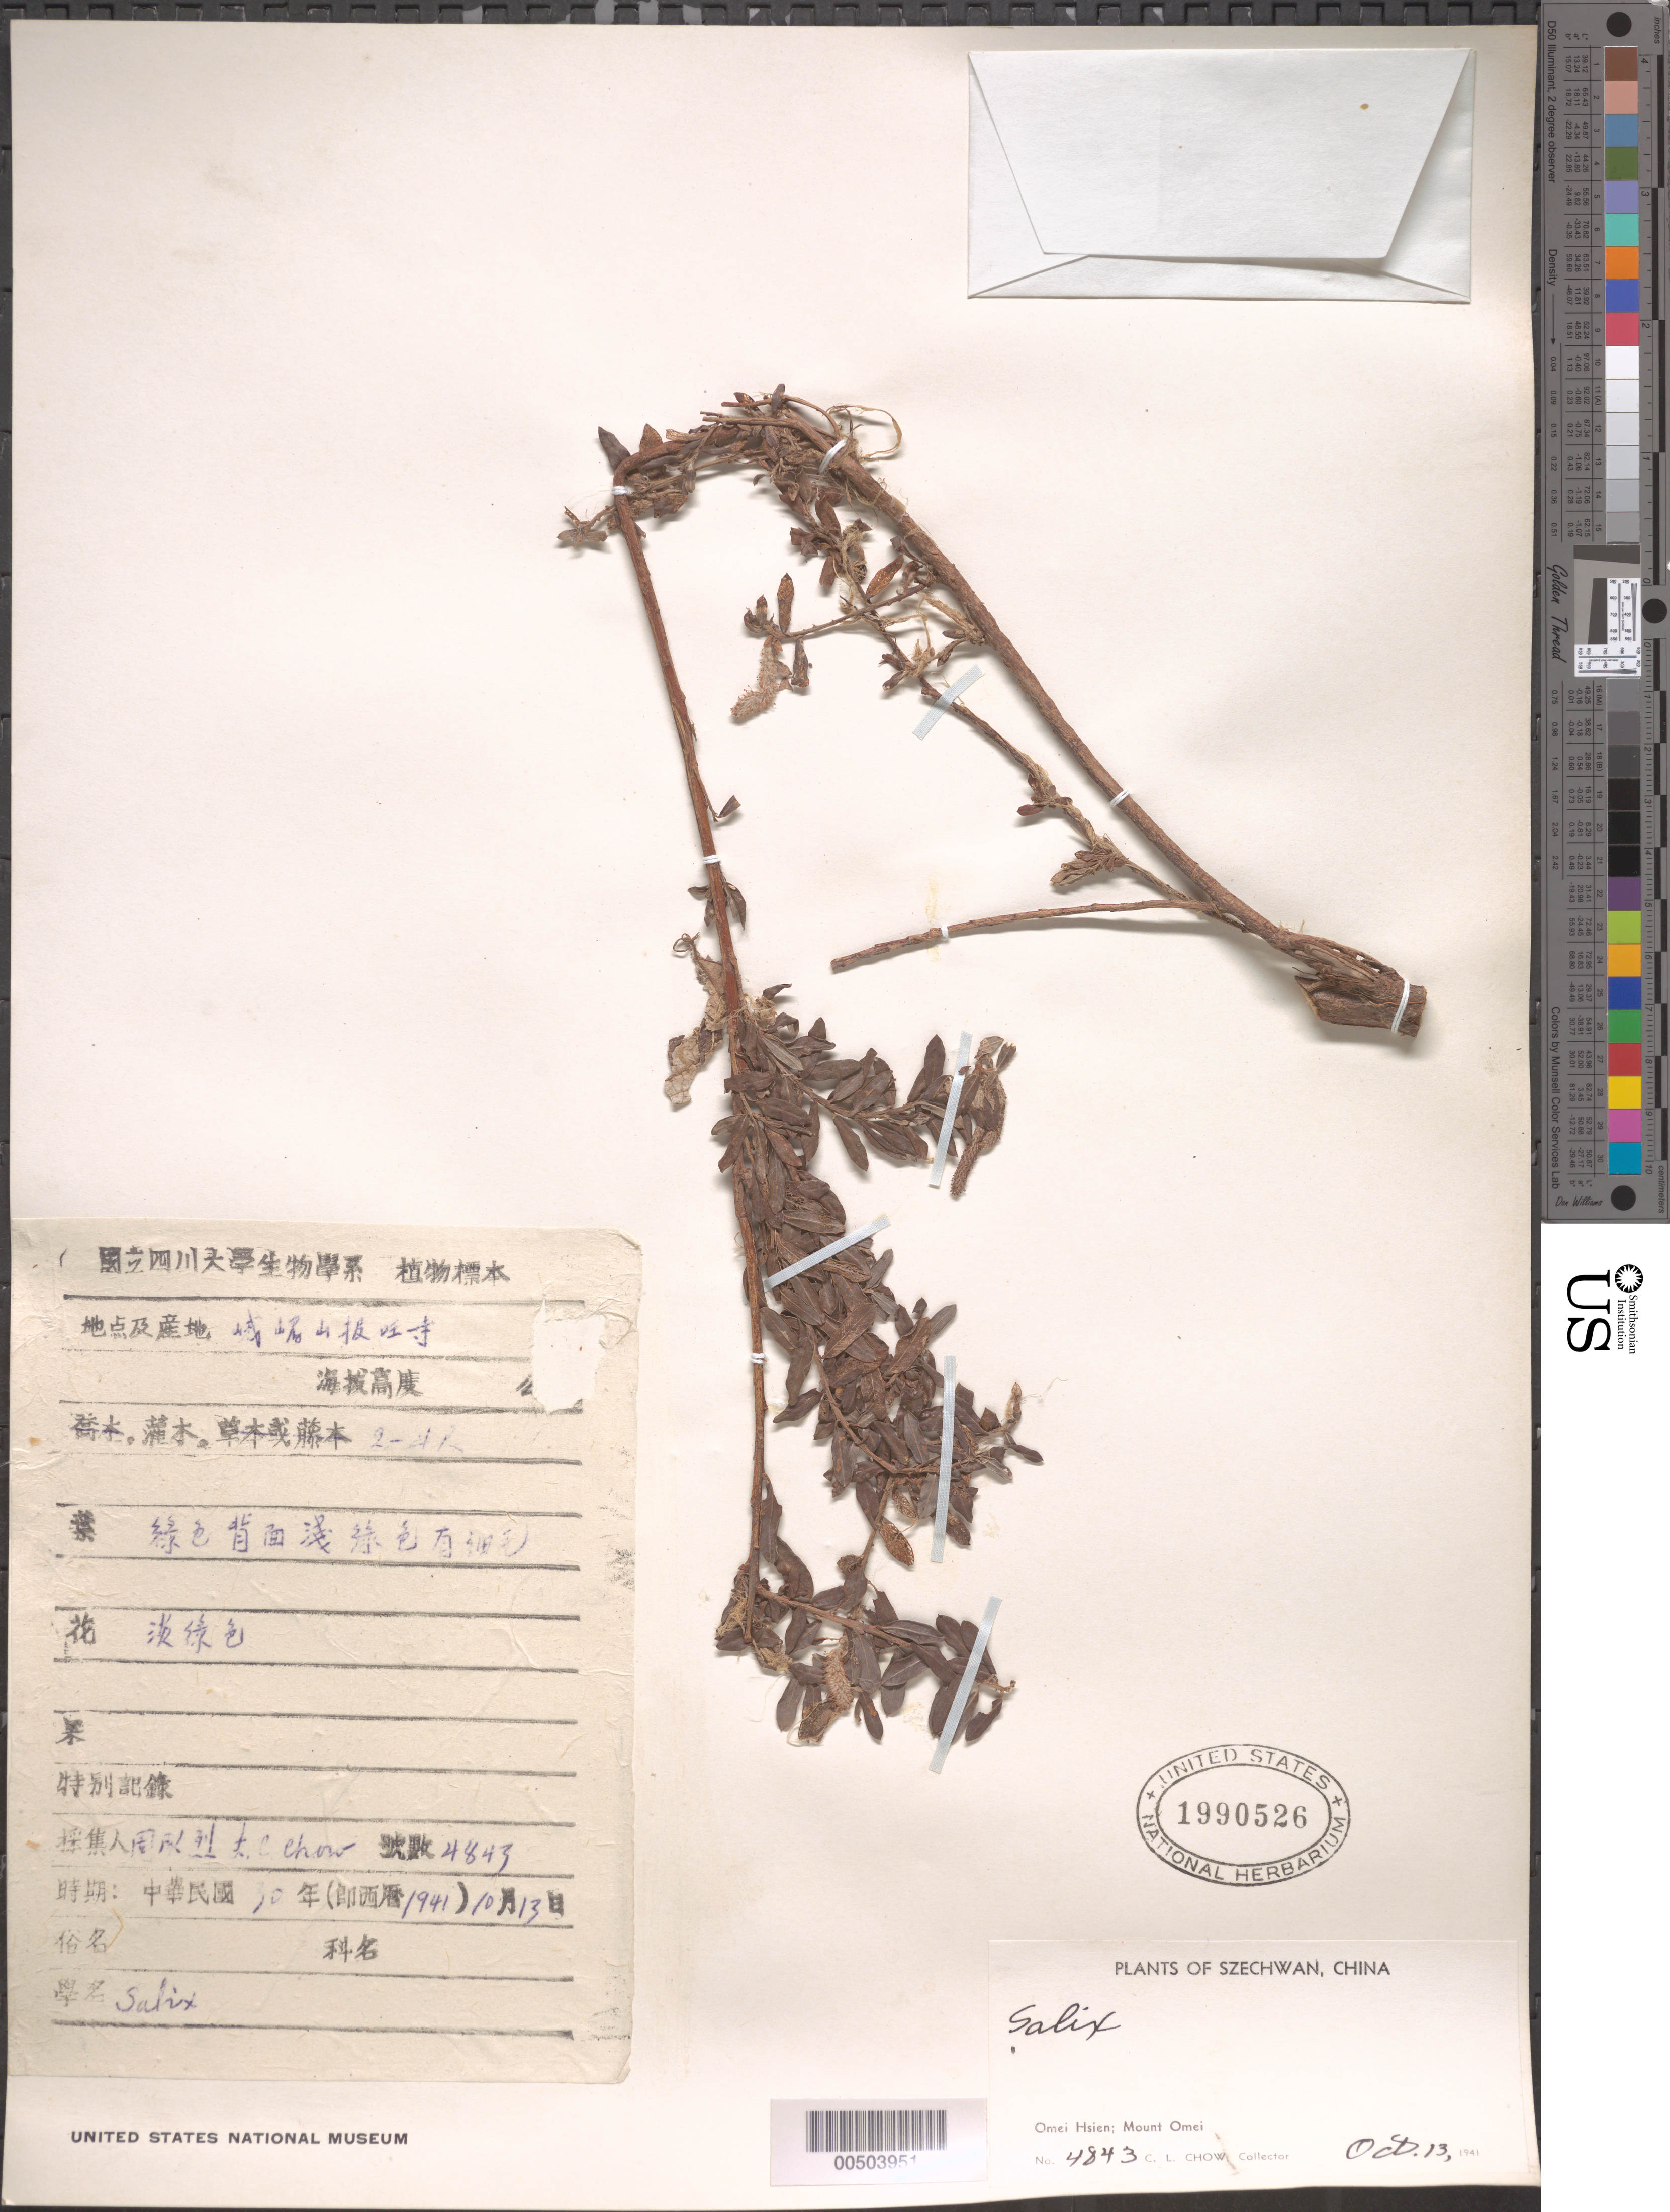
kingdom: Plantae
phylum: Tracheophyta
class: Magnoliopsida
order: Malpighiales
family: Salicaceae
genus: Salix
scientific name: Salix sp.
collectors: C. Chow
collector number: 4843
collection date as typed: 13 Oct 1941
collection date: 1941-10-13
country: China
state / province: Sichuan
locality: Mount Omei, O-mei Hsien (district) or Emei Xian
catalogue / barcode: US 1990526